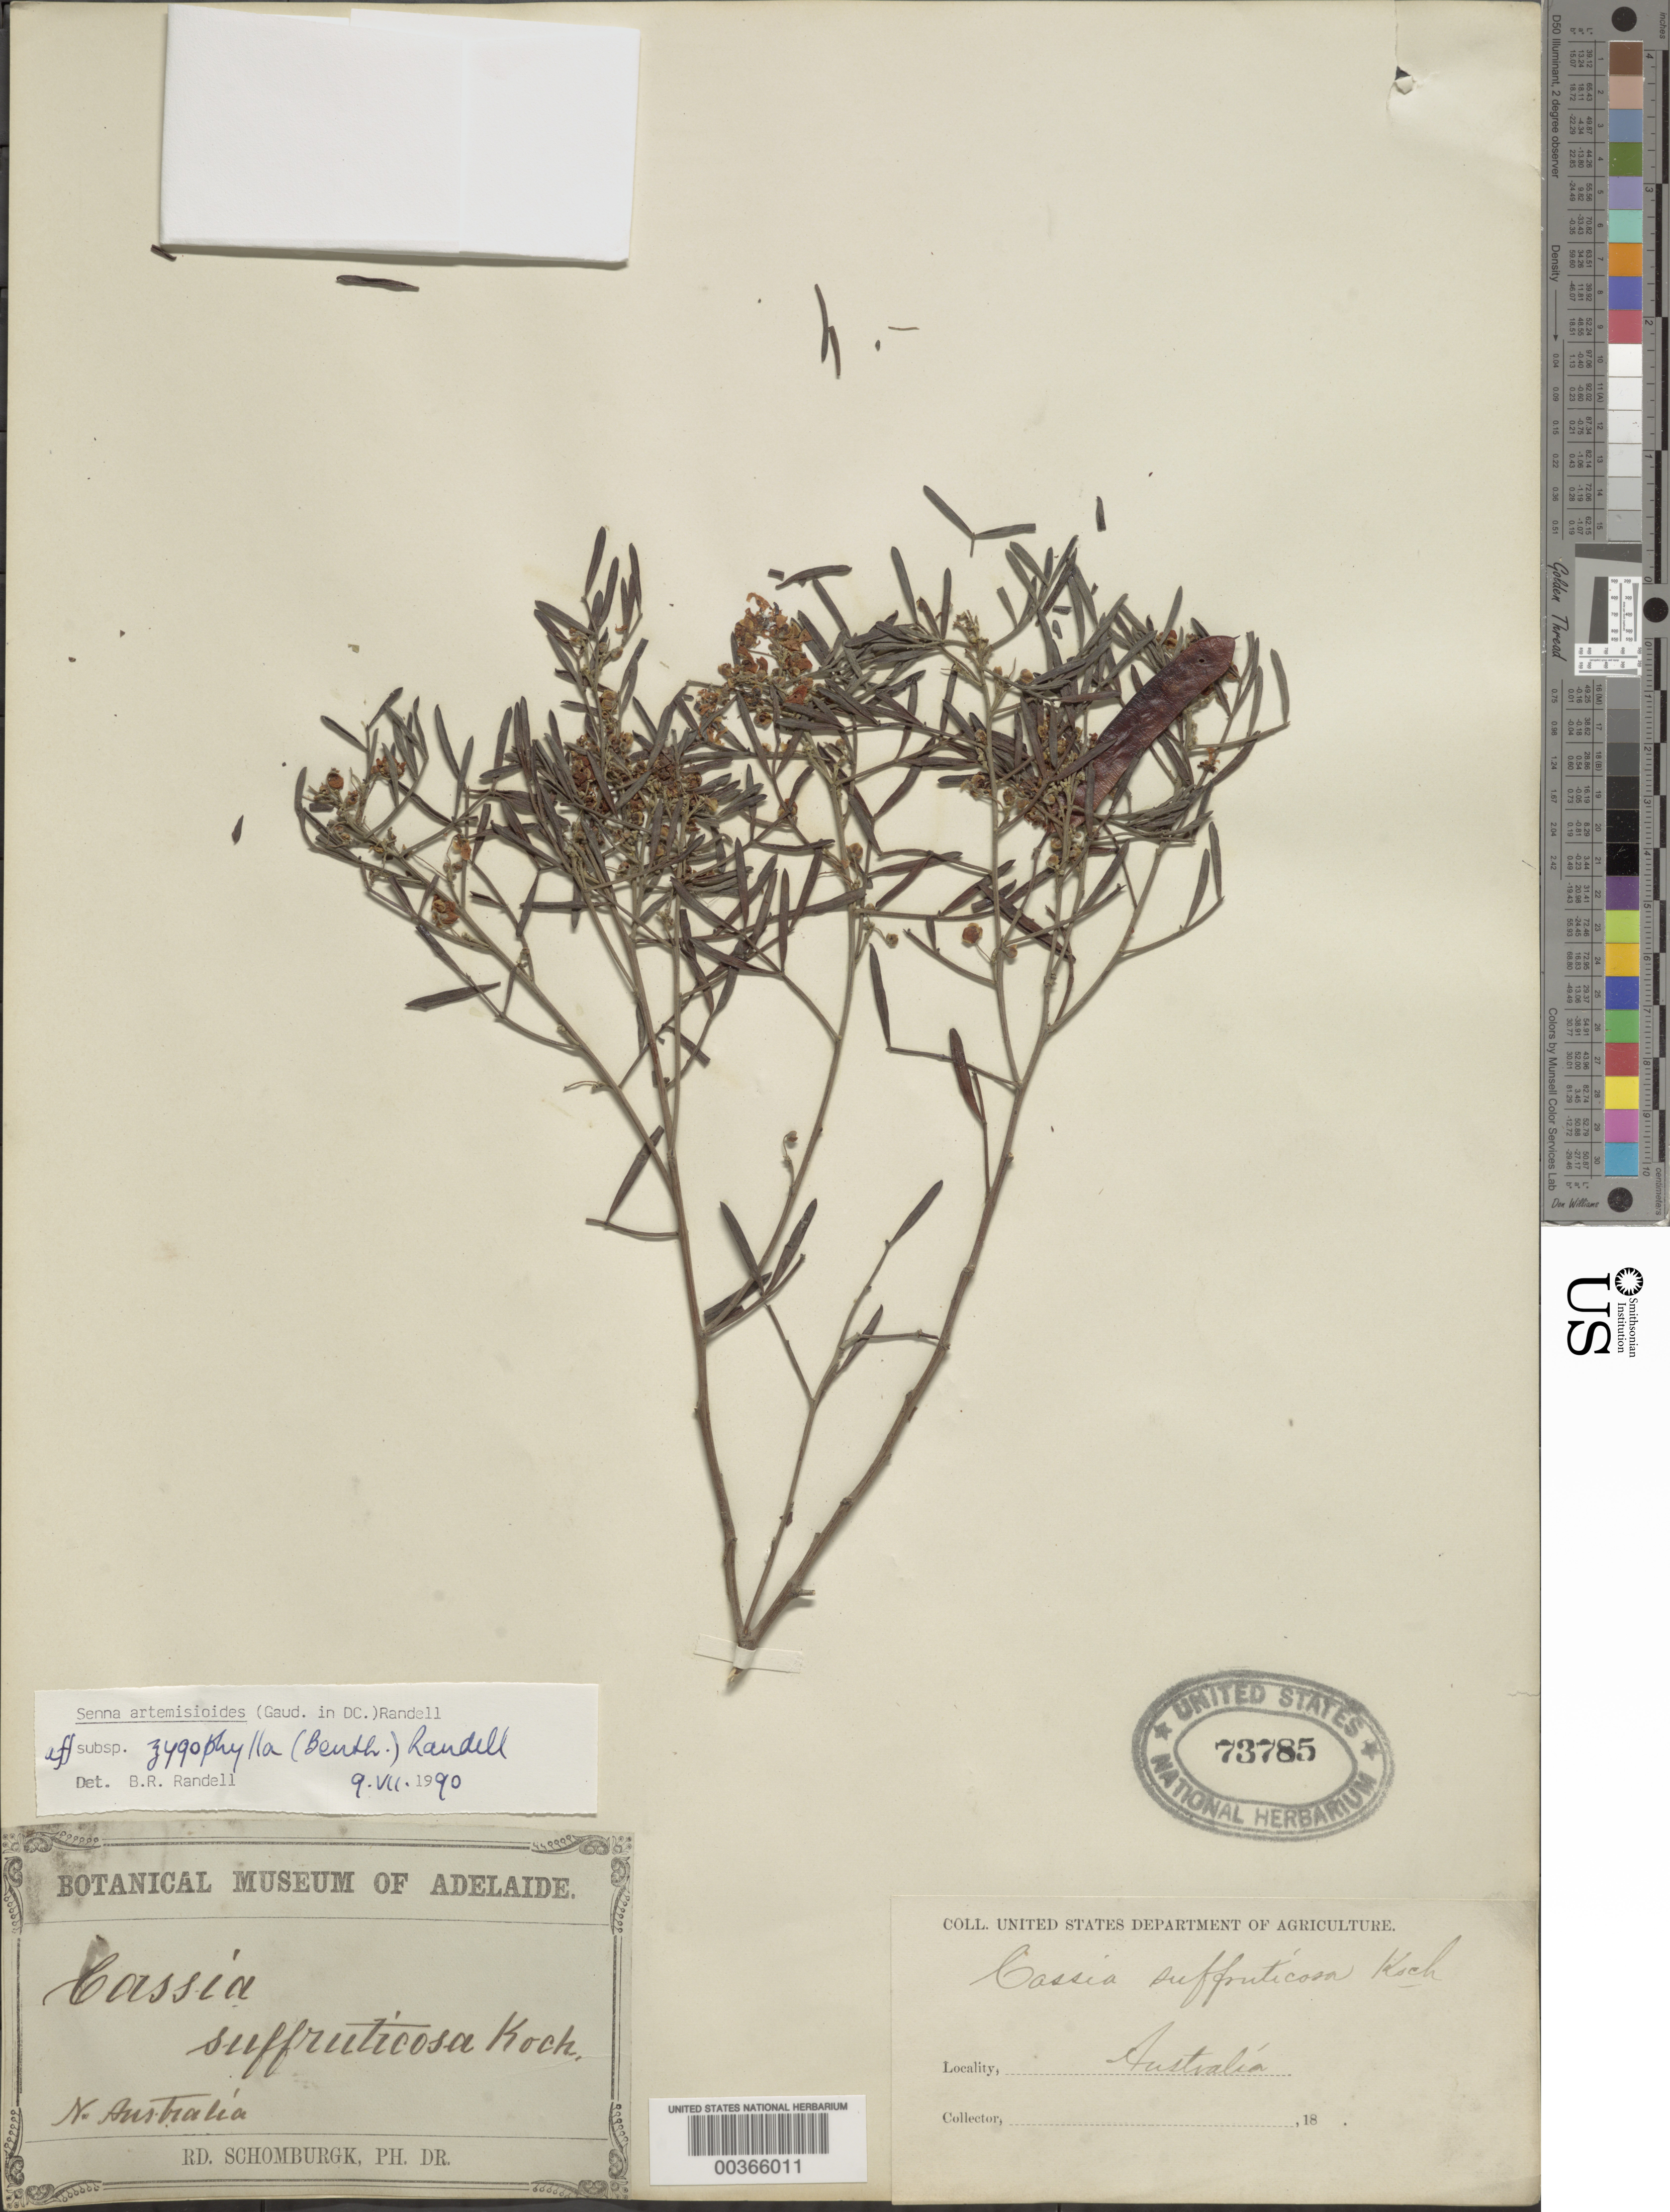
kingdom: Plantae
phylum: Tracheophyta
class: Magnoliopsida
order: Fabales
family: Fabaceae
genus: Senna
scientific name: Senna artemisioides subsp. zygophylla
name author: Randell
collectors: M. R. Schomburgk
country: Australia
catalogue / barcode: US 73785